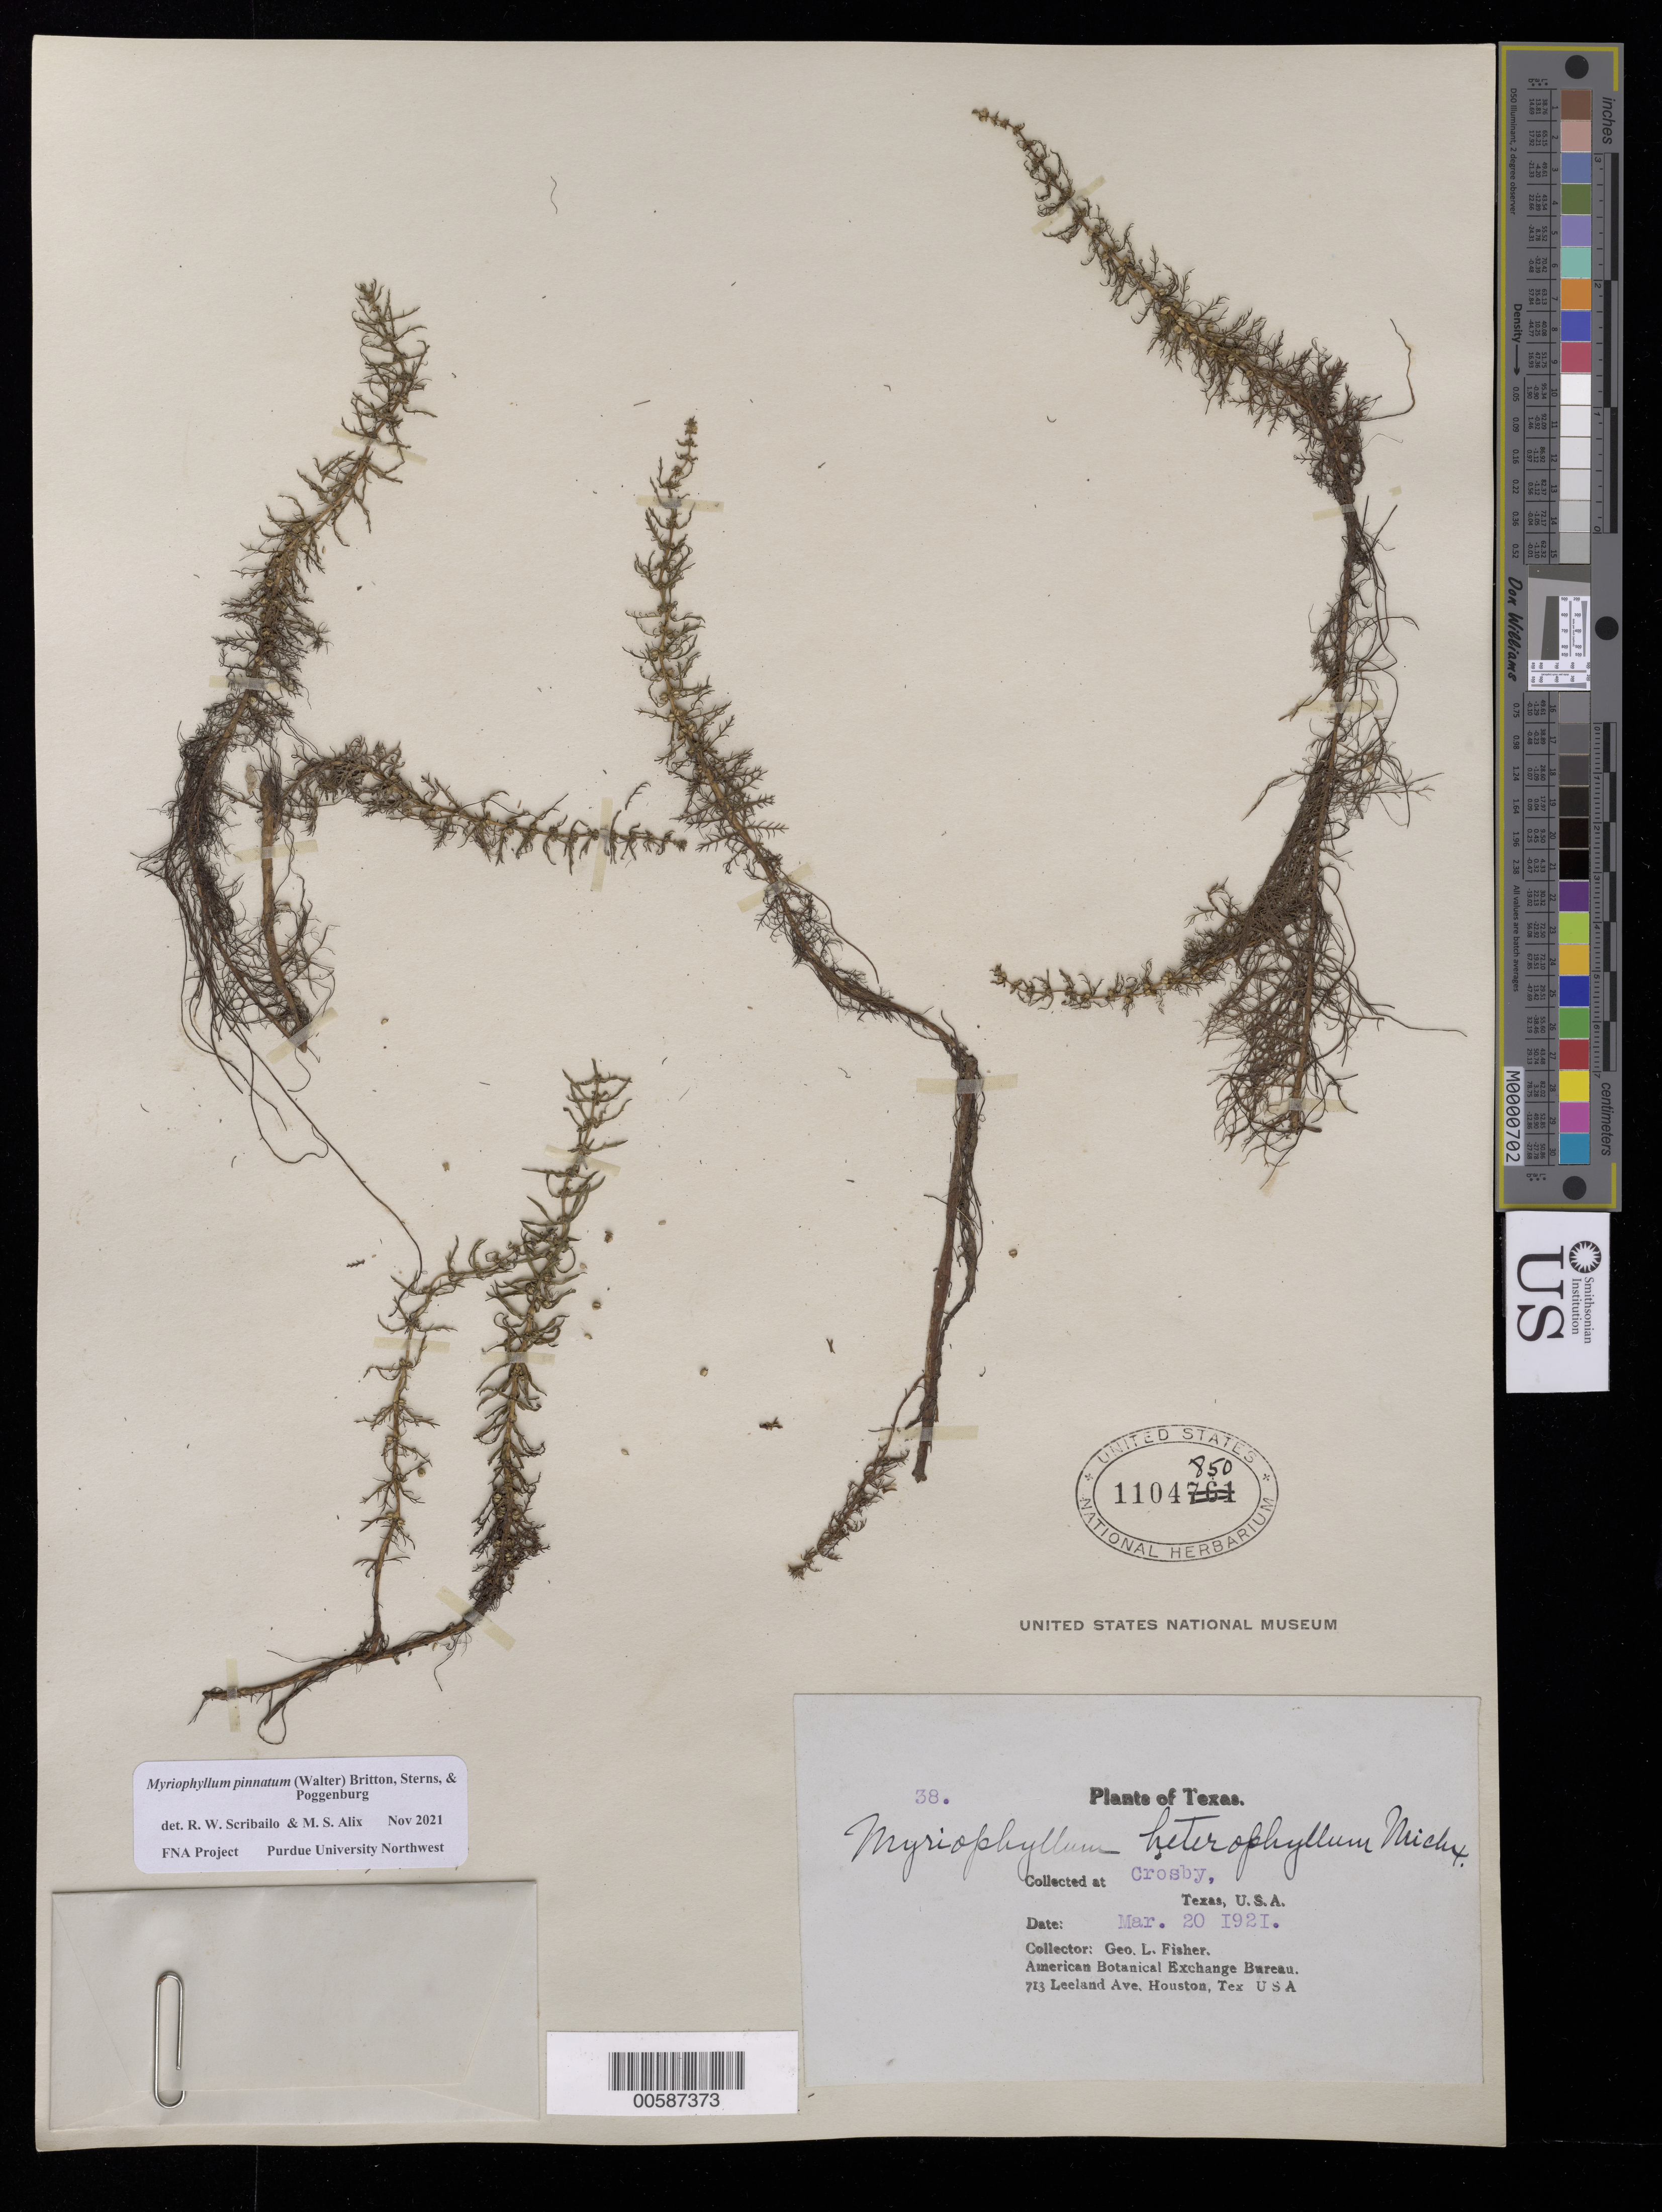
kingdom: Plantae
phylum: Tracheophyta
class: Magnoliopsida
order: Saxifragales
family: Haloragaceae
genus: Myriophyllum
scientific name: Myriophyllum pinnatum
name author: (Walter) Britton, Stearns & Poggenb.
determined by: Scribailo, R. W.; Alix, M. S.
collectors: G. L. Fisher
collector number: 38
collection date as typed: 20 Mar 1921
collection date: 1921-03-20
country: United States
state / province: Texas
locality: Crosby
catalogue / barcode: US 1104850